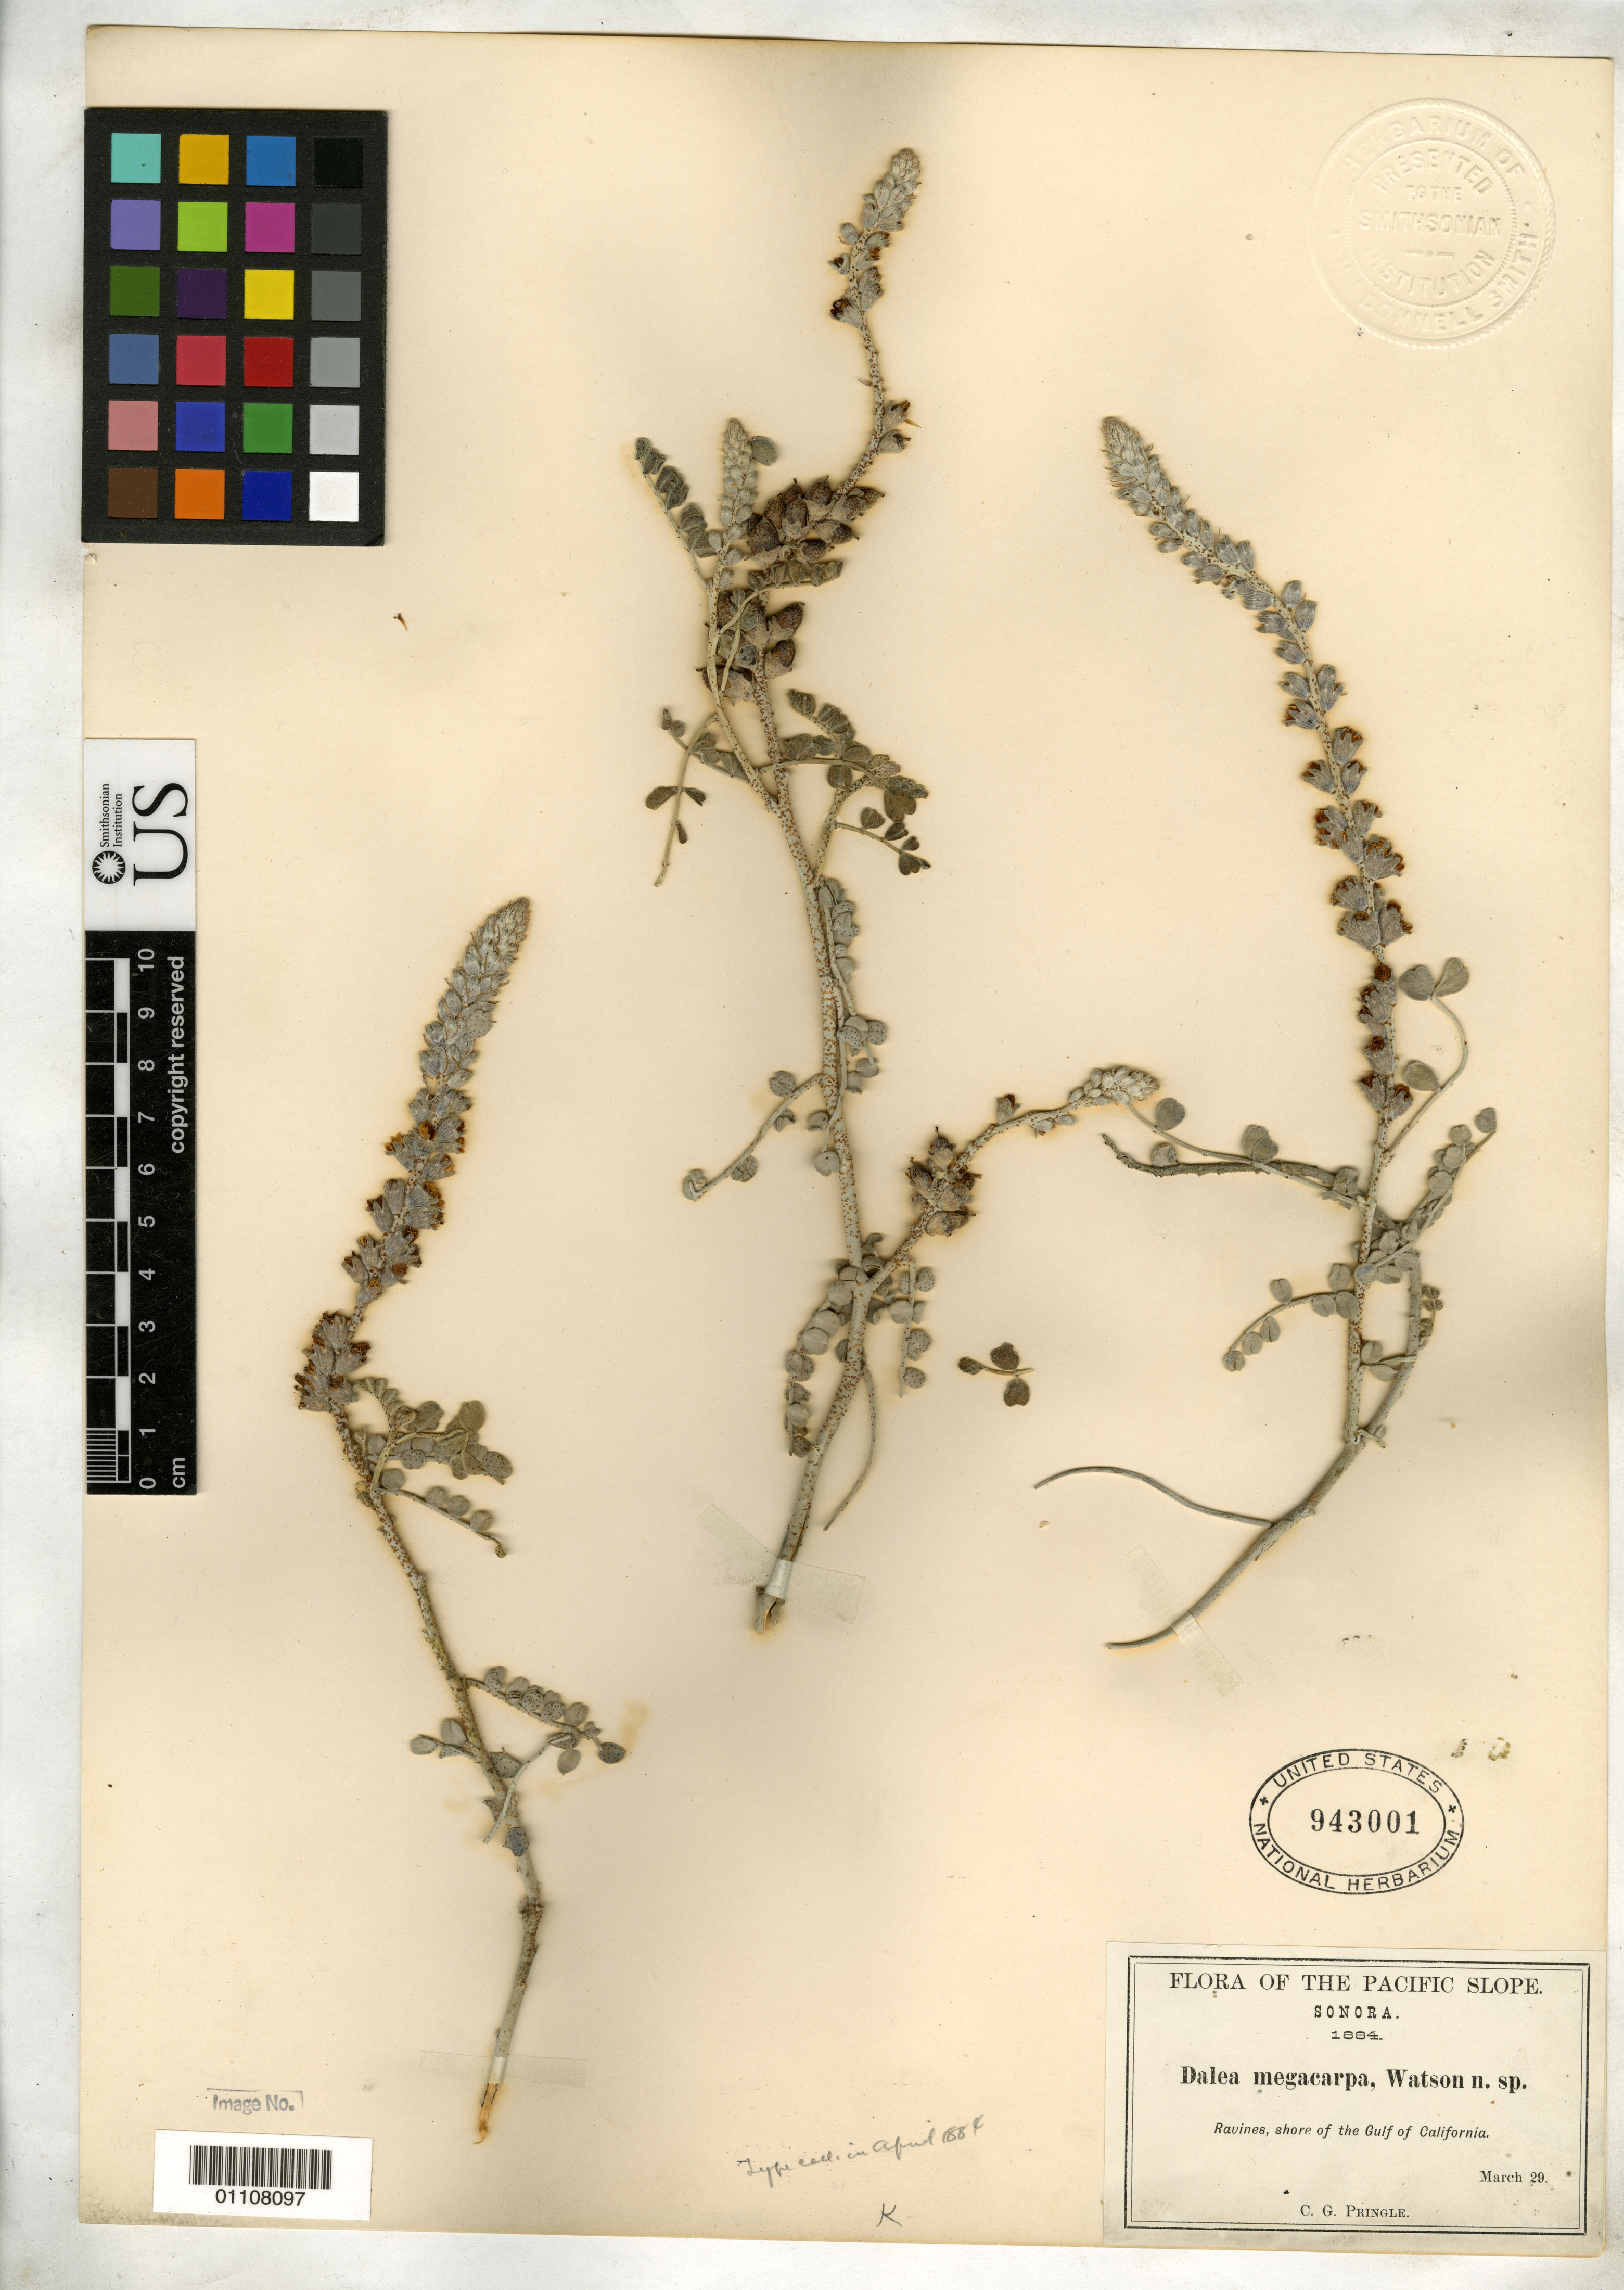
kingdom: Plantae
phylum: Tracheophyta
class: Magnoliopsida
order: Fabales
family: Fabaceae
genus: Dalea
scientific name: Dalea megacarpa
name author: S. Watson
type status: Possible Type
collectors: C. G. Pringle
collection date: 1884-03-29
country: Mexico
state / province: Sonora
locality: Ravines, shore of the Gulf of California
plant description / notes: Dubiously type material. Protologue cites Pringle collection of April 1884.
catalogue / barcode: US 943001